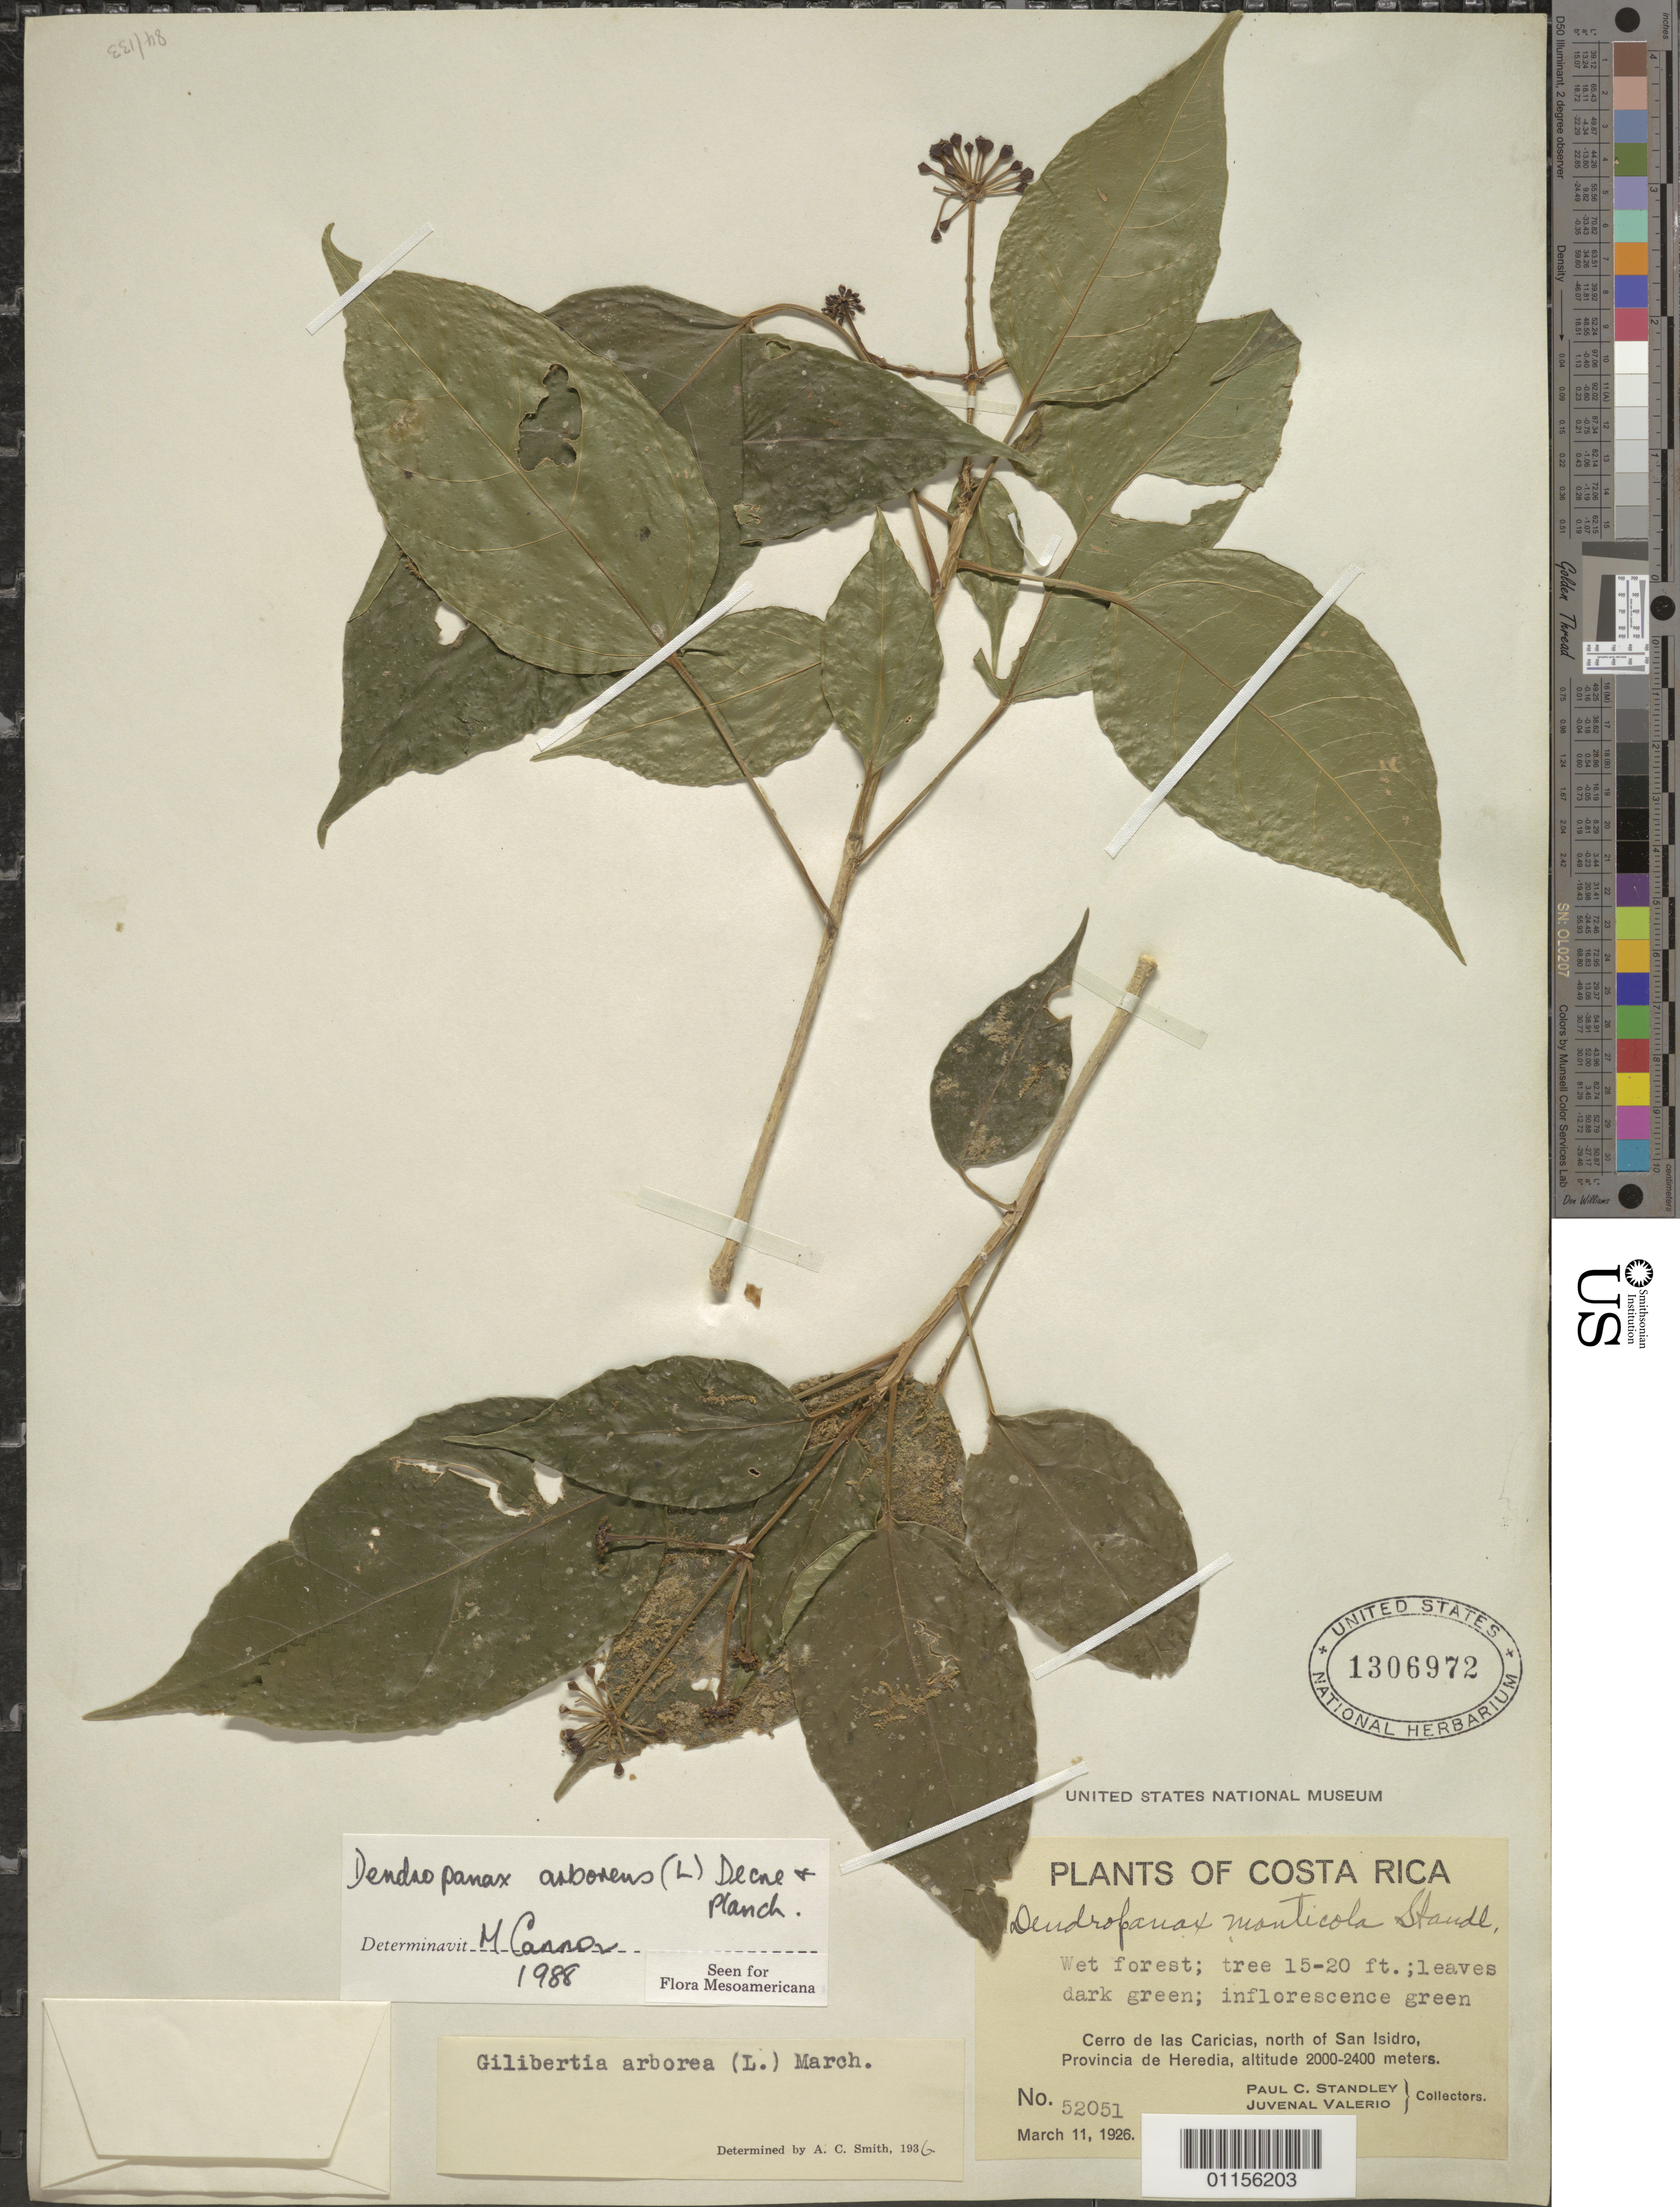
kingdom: Plantae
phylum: Tracheophyta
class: Magnoliopsida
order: Apiales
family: Araliaceae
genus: Dendropanax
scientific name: Dendropanax arboreus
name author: (L.) Decne. & Planch.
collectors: P. C. Standley & J. Valerio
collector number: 52051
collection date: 1926-03-11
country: Costa Rica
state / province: Heredia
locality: Cerro de las Caricias, N of San Isidro.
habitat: Wet forest, tree.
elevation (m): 2000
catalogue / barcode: US 1306972